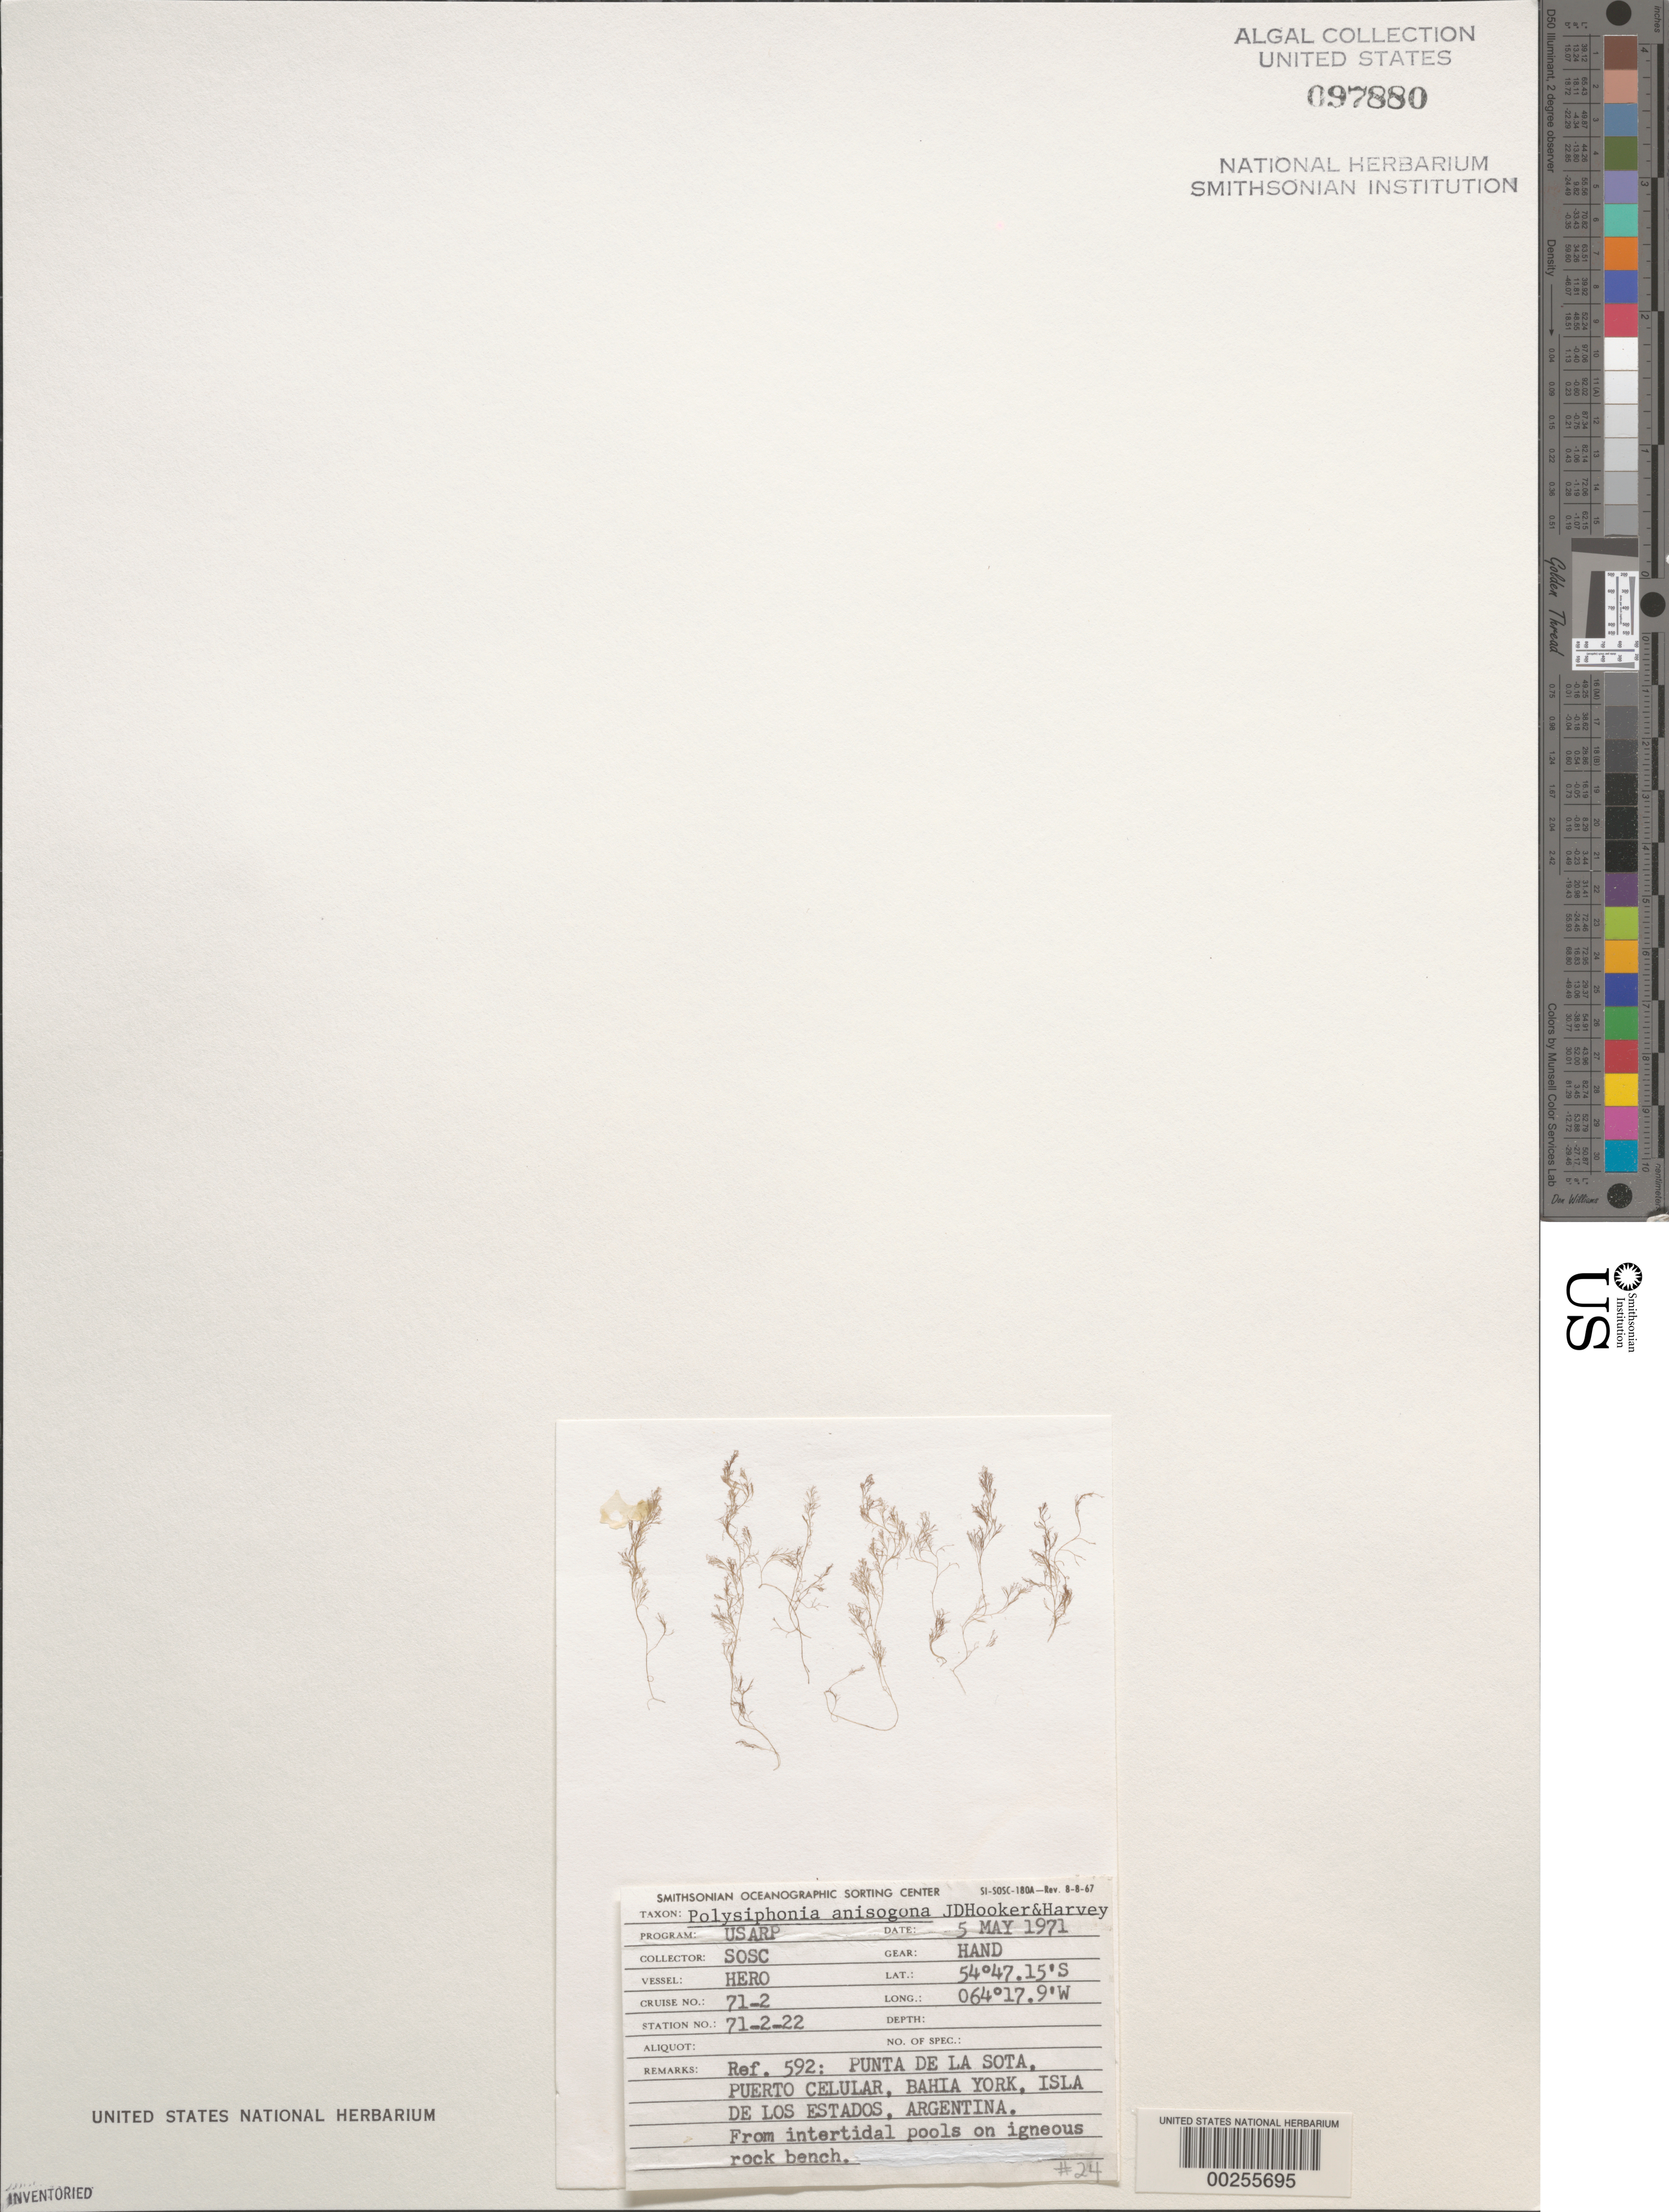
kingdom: Plantae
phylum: Rhodophyta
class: Florideophyceae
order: Ceramiales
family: Rhodomelaceae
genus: Polysiphonia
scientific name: Polysiphonia anisogona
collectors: SOSC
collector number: Station 71-2-22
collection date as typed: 05 May 1971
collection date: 1971-05-05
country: Argentina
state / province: Tierra del Fuego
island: Isla de los Estados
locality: Bahia York, Puerto Celular, Punta de la Sota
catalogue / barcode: US 97880